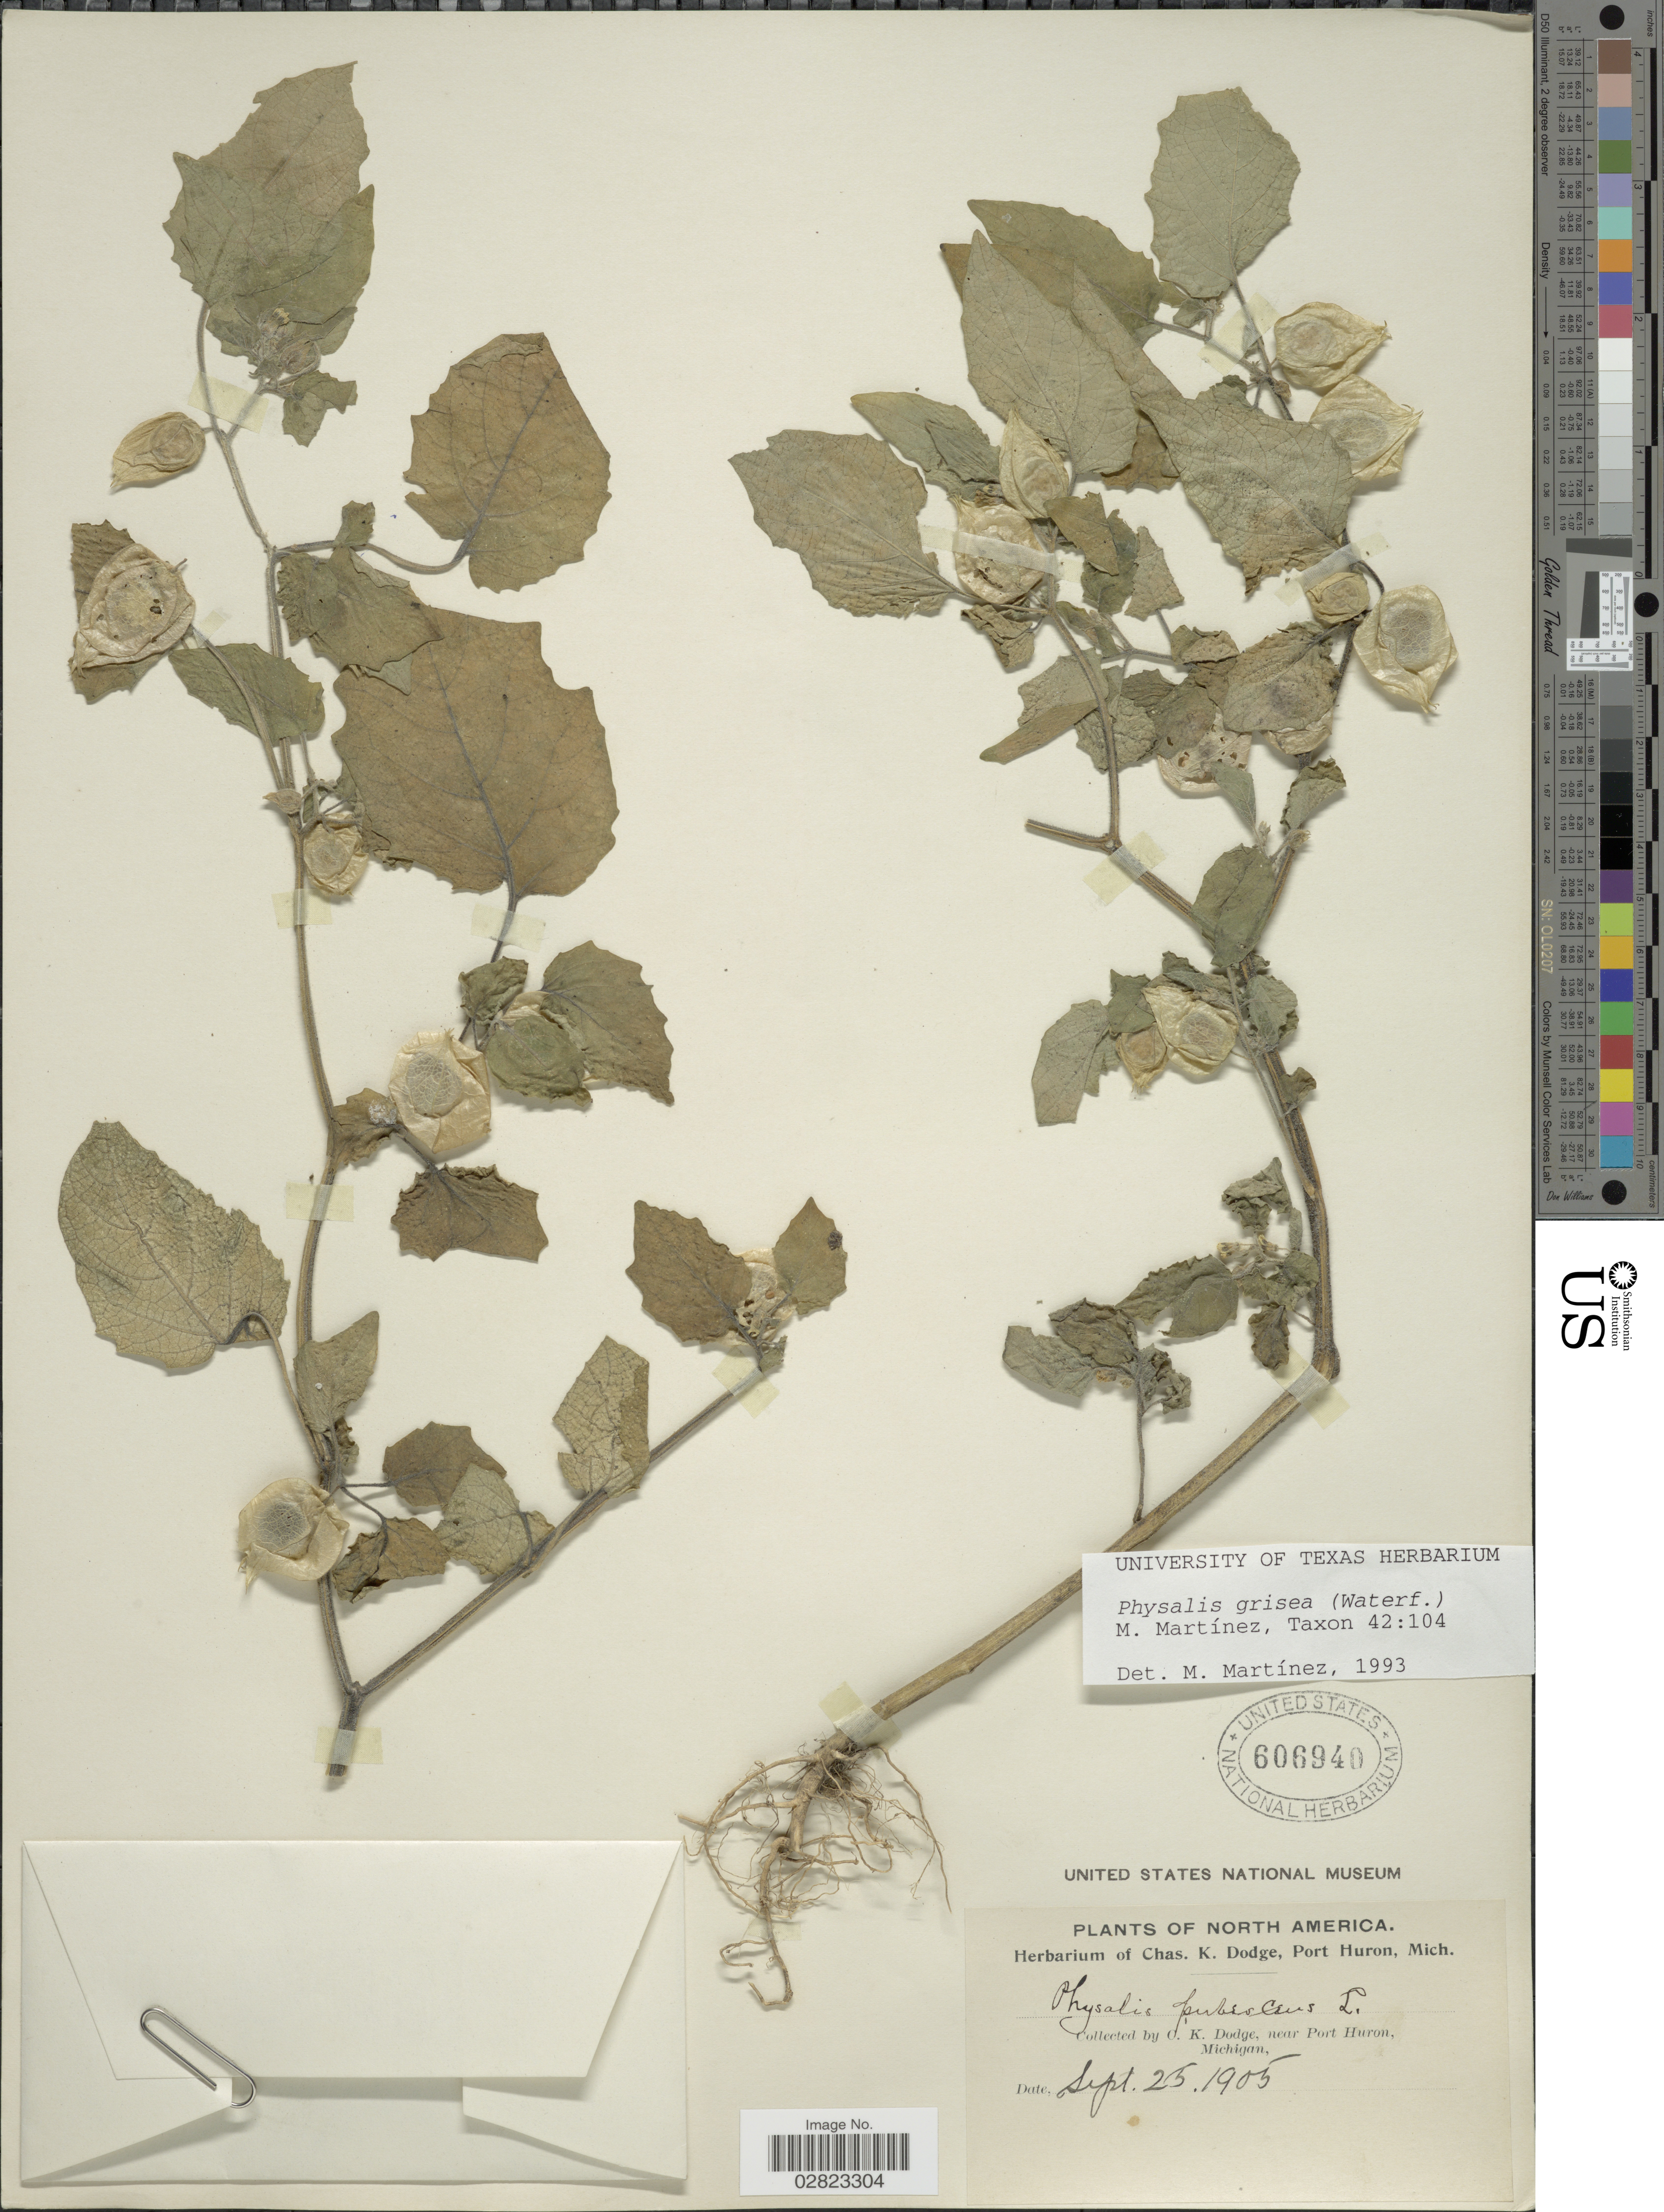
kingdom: Plantae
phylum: Tracheophyta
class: Magnoliopsida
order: Solanales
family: Solanaceae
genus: Physalis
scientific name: Physalis grisea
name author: (Waterf.) M. Martinez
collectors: C. K. Dodge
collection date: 1905-09-25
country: United States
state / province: Michigan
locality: Near Port Huron.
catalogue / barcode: US 606940